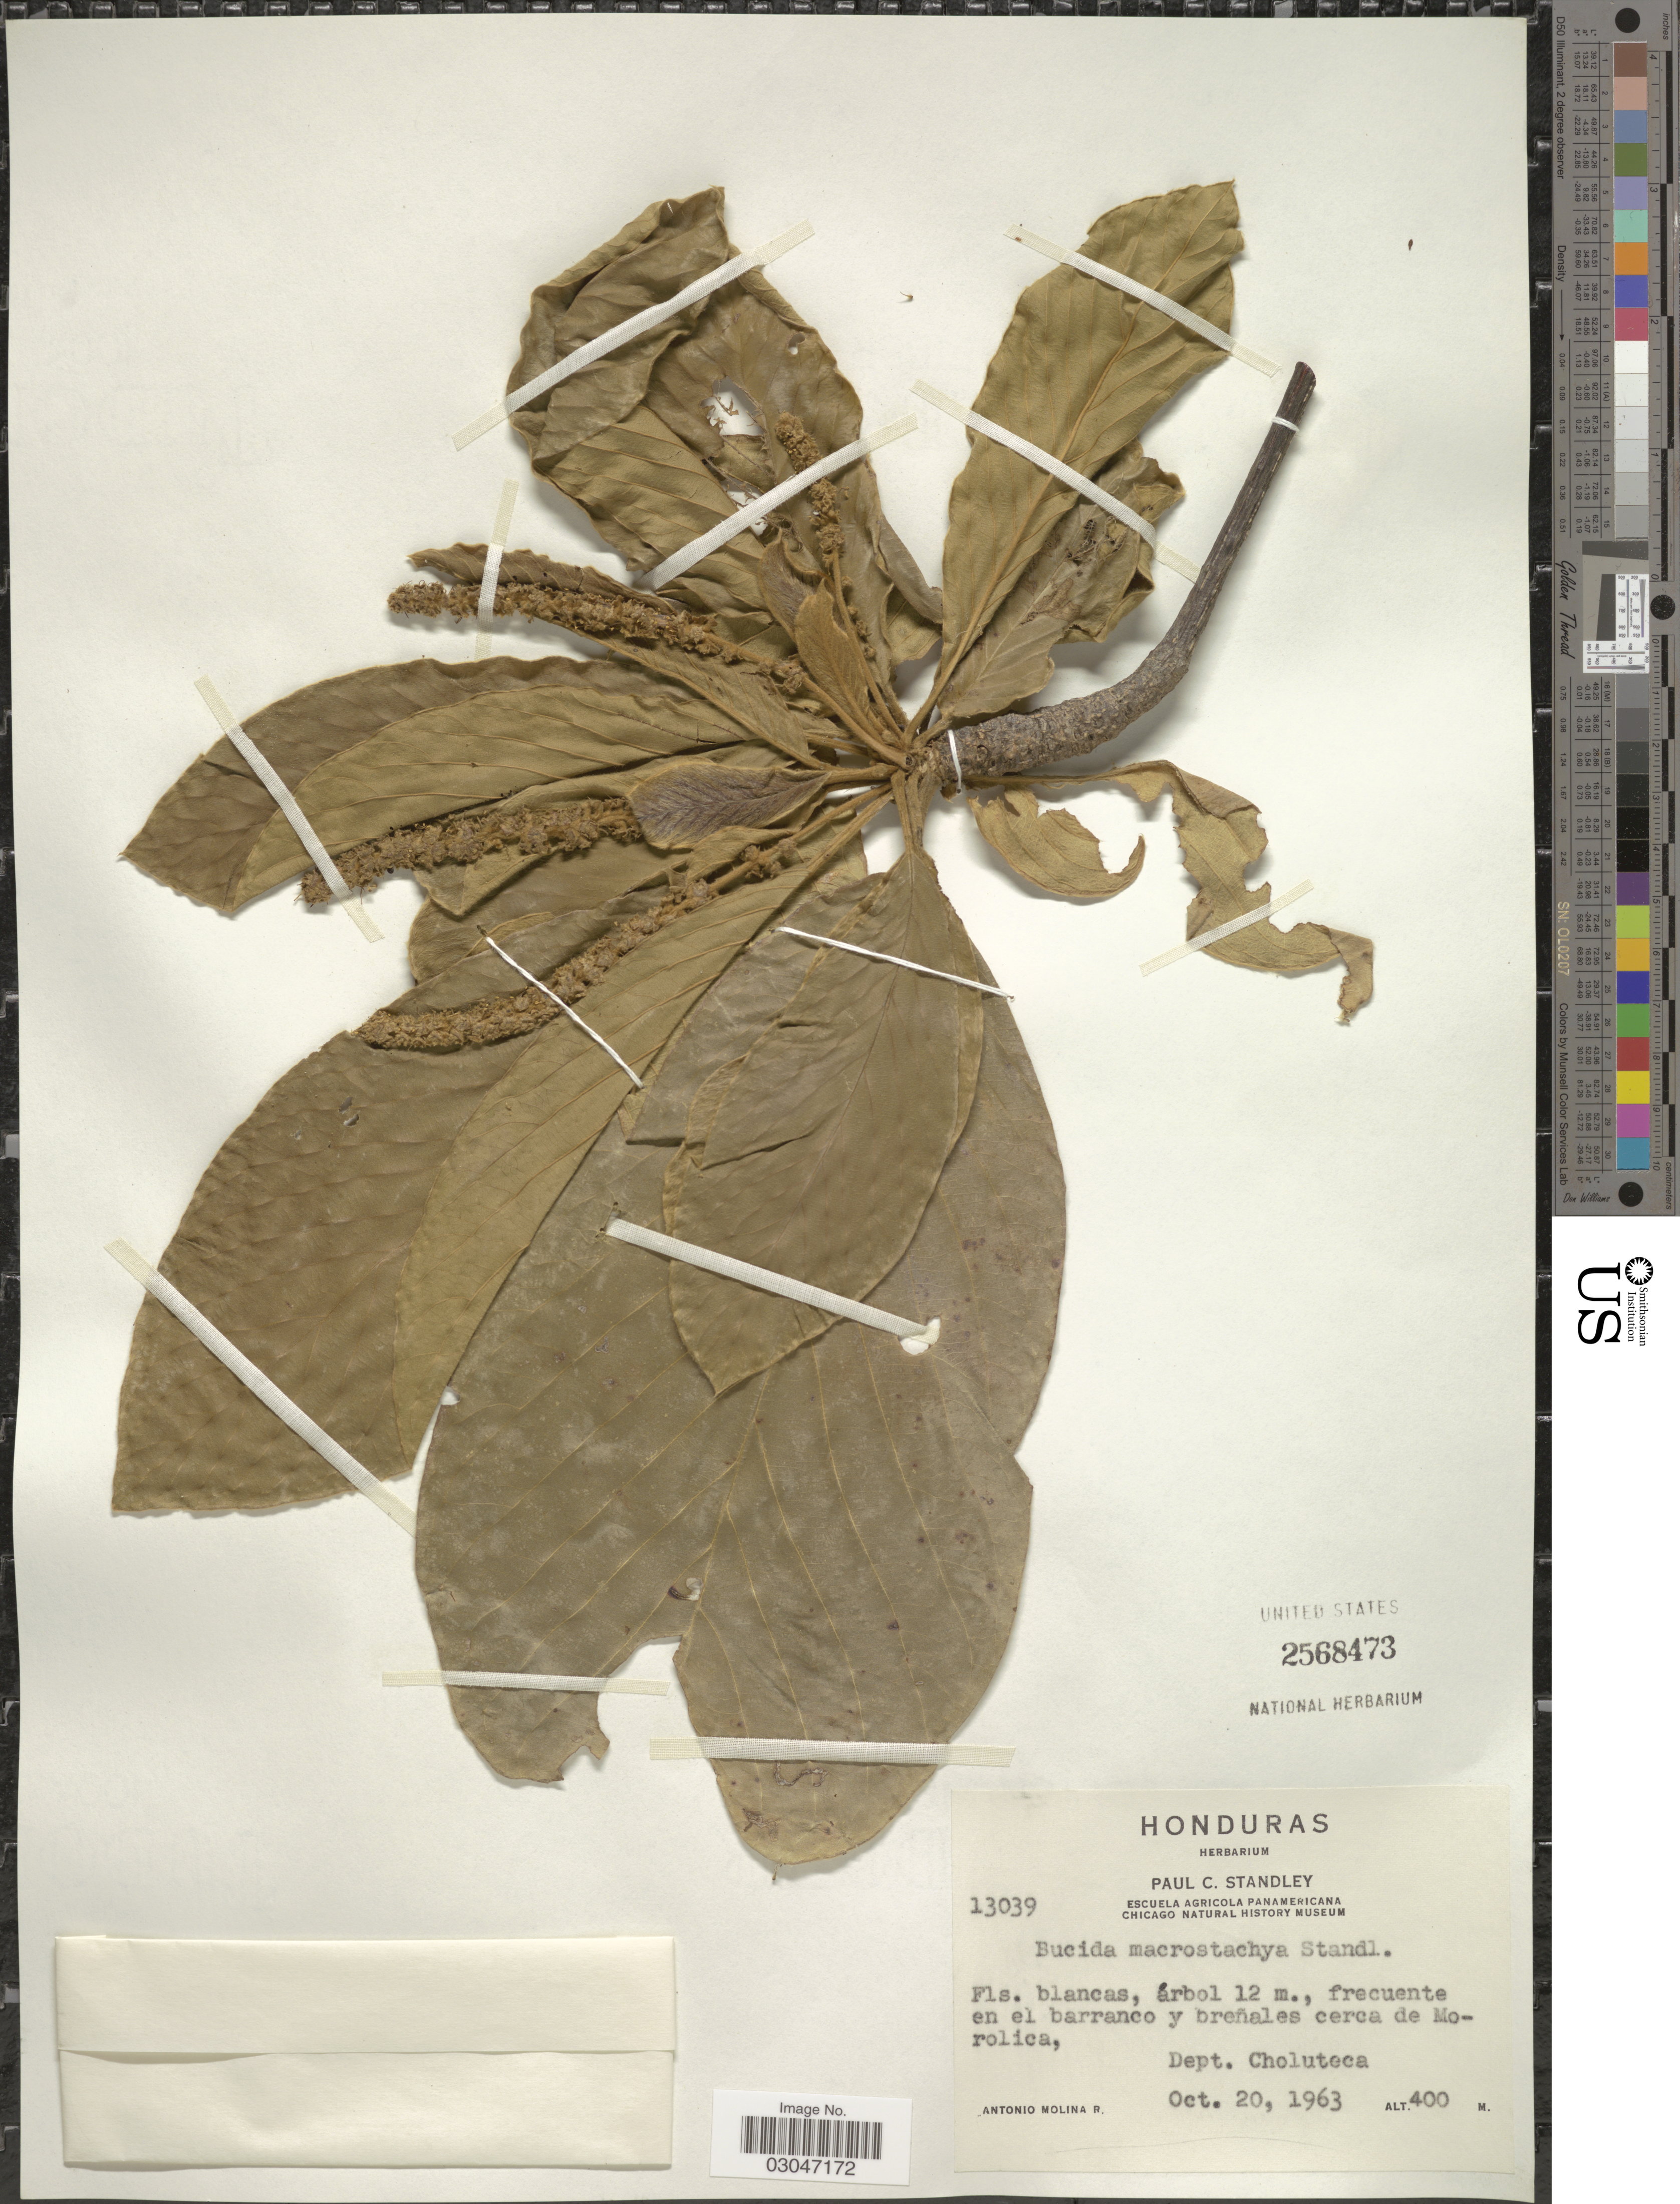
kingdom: Plantae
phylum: Tracheophyta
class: Magnoliopsida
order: Myrtales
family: Combretaceae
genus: Terminalia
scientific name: Terminalia macrostachya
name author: (Standl.) Alwan & Stace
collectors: A. Molina R.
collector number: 13039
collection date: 1963-10-20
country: Honduras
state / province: Choluteca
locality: Frecuente en el barranco y breñales cerca de Morolica, Dept. Choluteca.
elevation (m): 400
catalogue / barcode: US 2568473